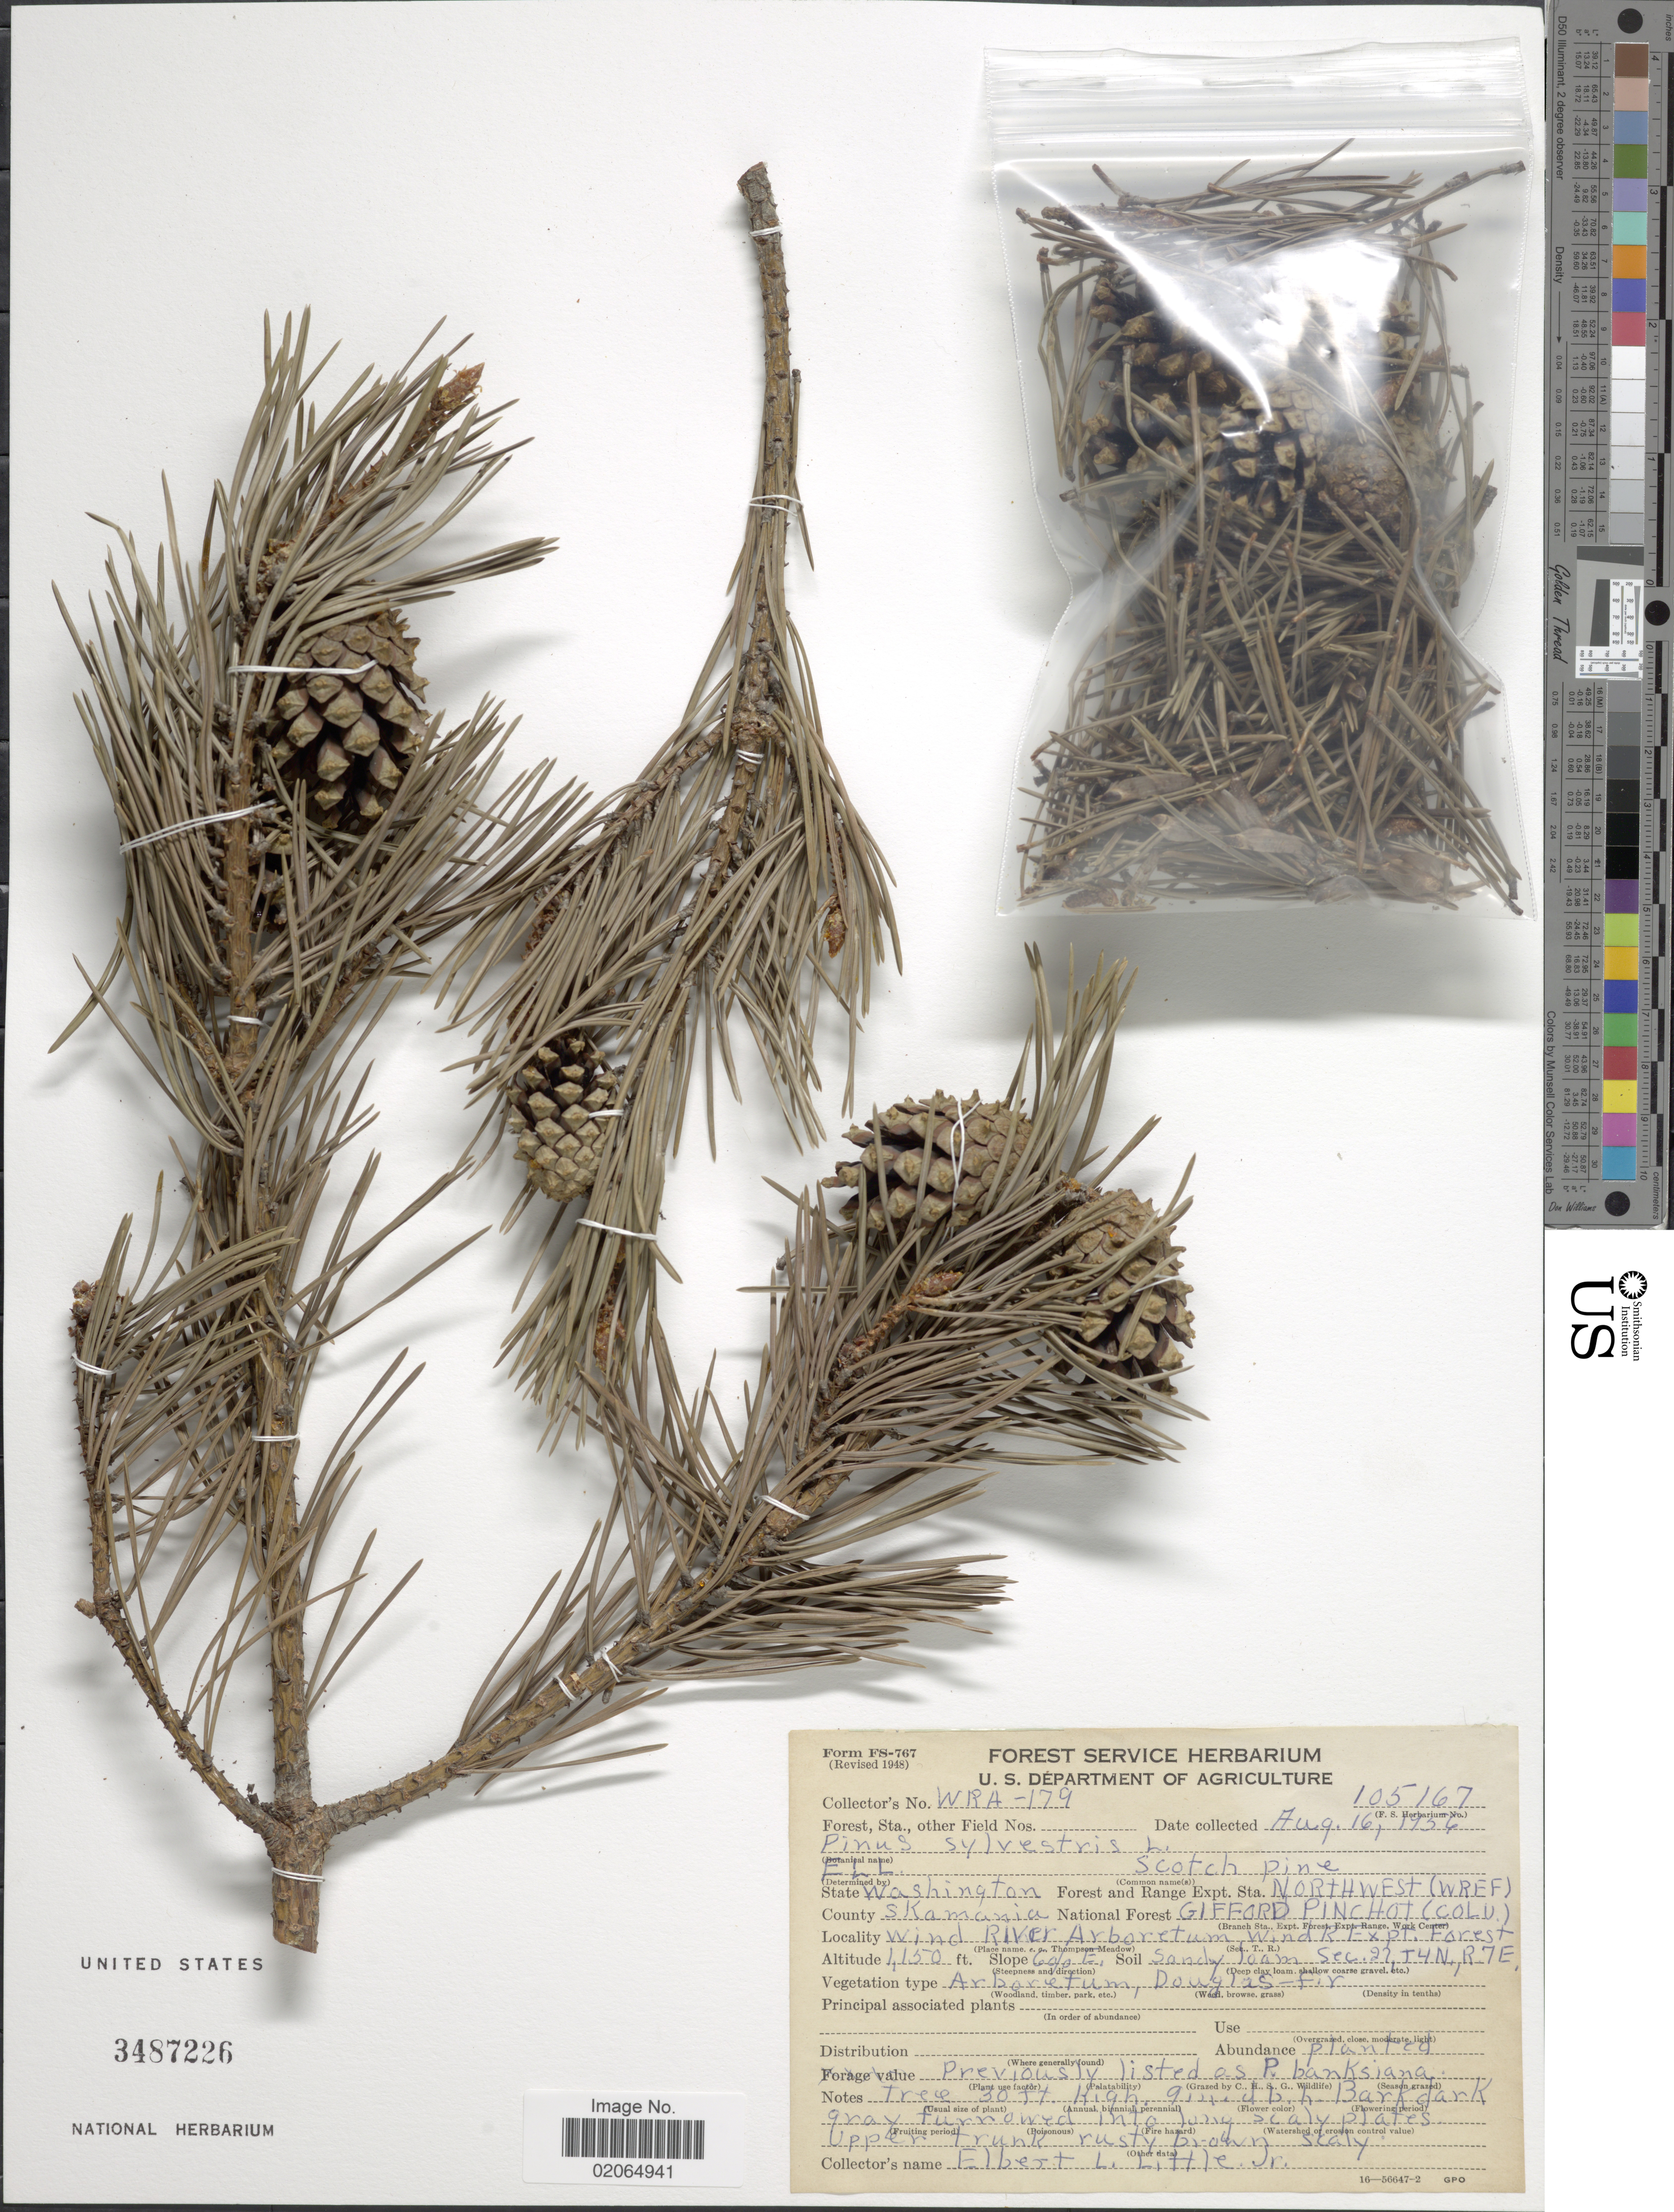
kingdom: Plantae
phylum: Tracheophyta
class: Pinopsida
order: Pinales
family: Pinaceae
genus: Pinus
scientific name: Pinus sylvestris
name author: L.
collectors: E. L. Little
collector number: WRA179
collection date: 1936-08-16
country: United States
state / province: Washington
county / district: Skamania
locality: Northwest (WREF) County Skamania, National Forest Gifford Pinchot (Colu), Wind River Arboretum Wind R. Expt. Forest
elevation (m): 351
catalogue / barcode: US 3487226